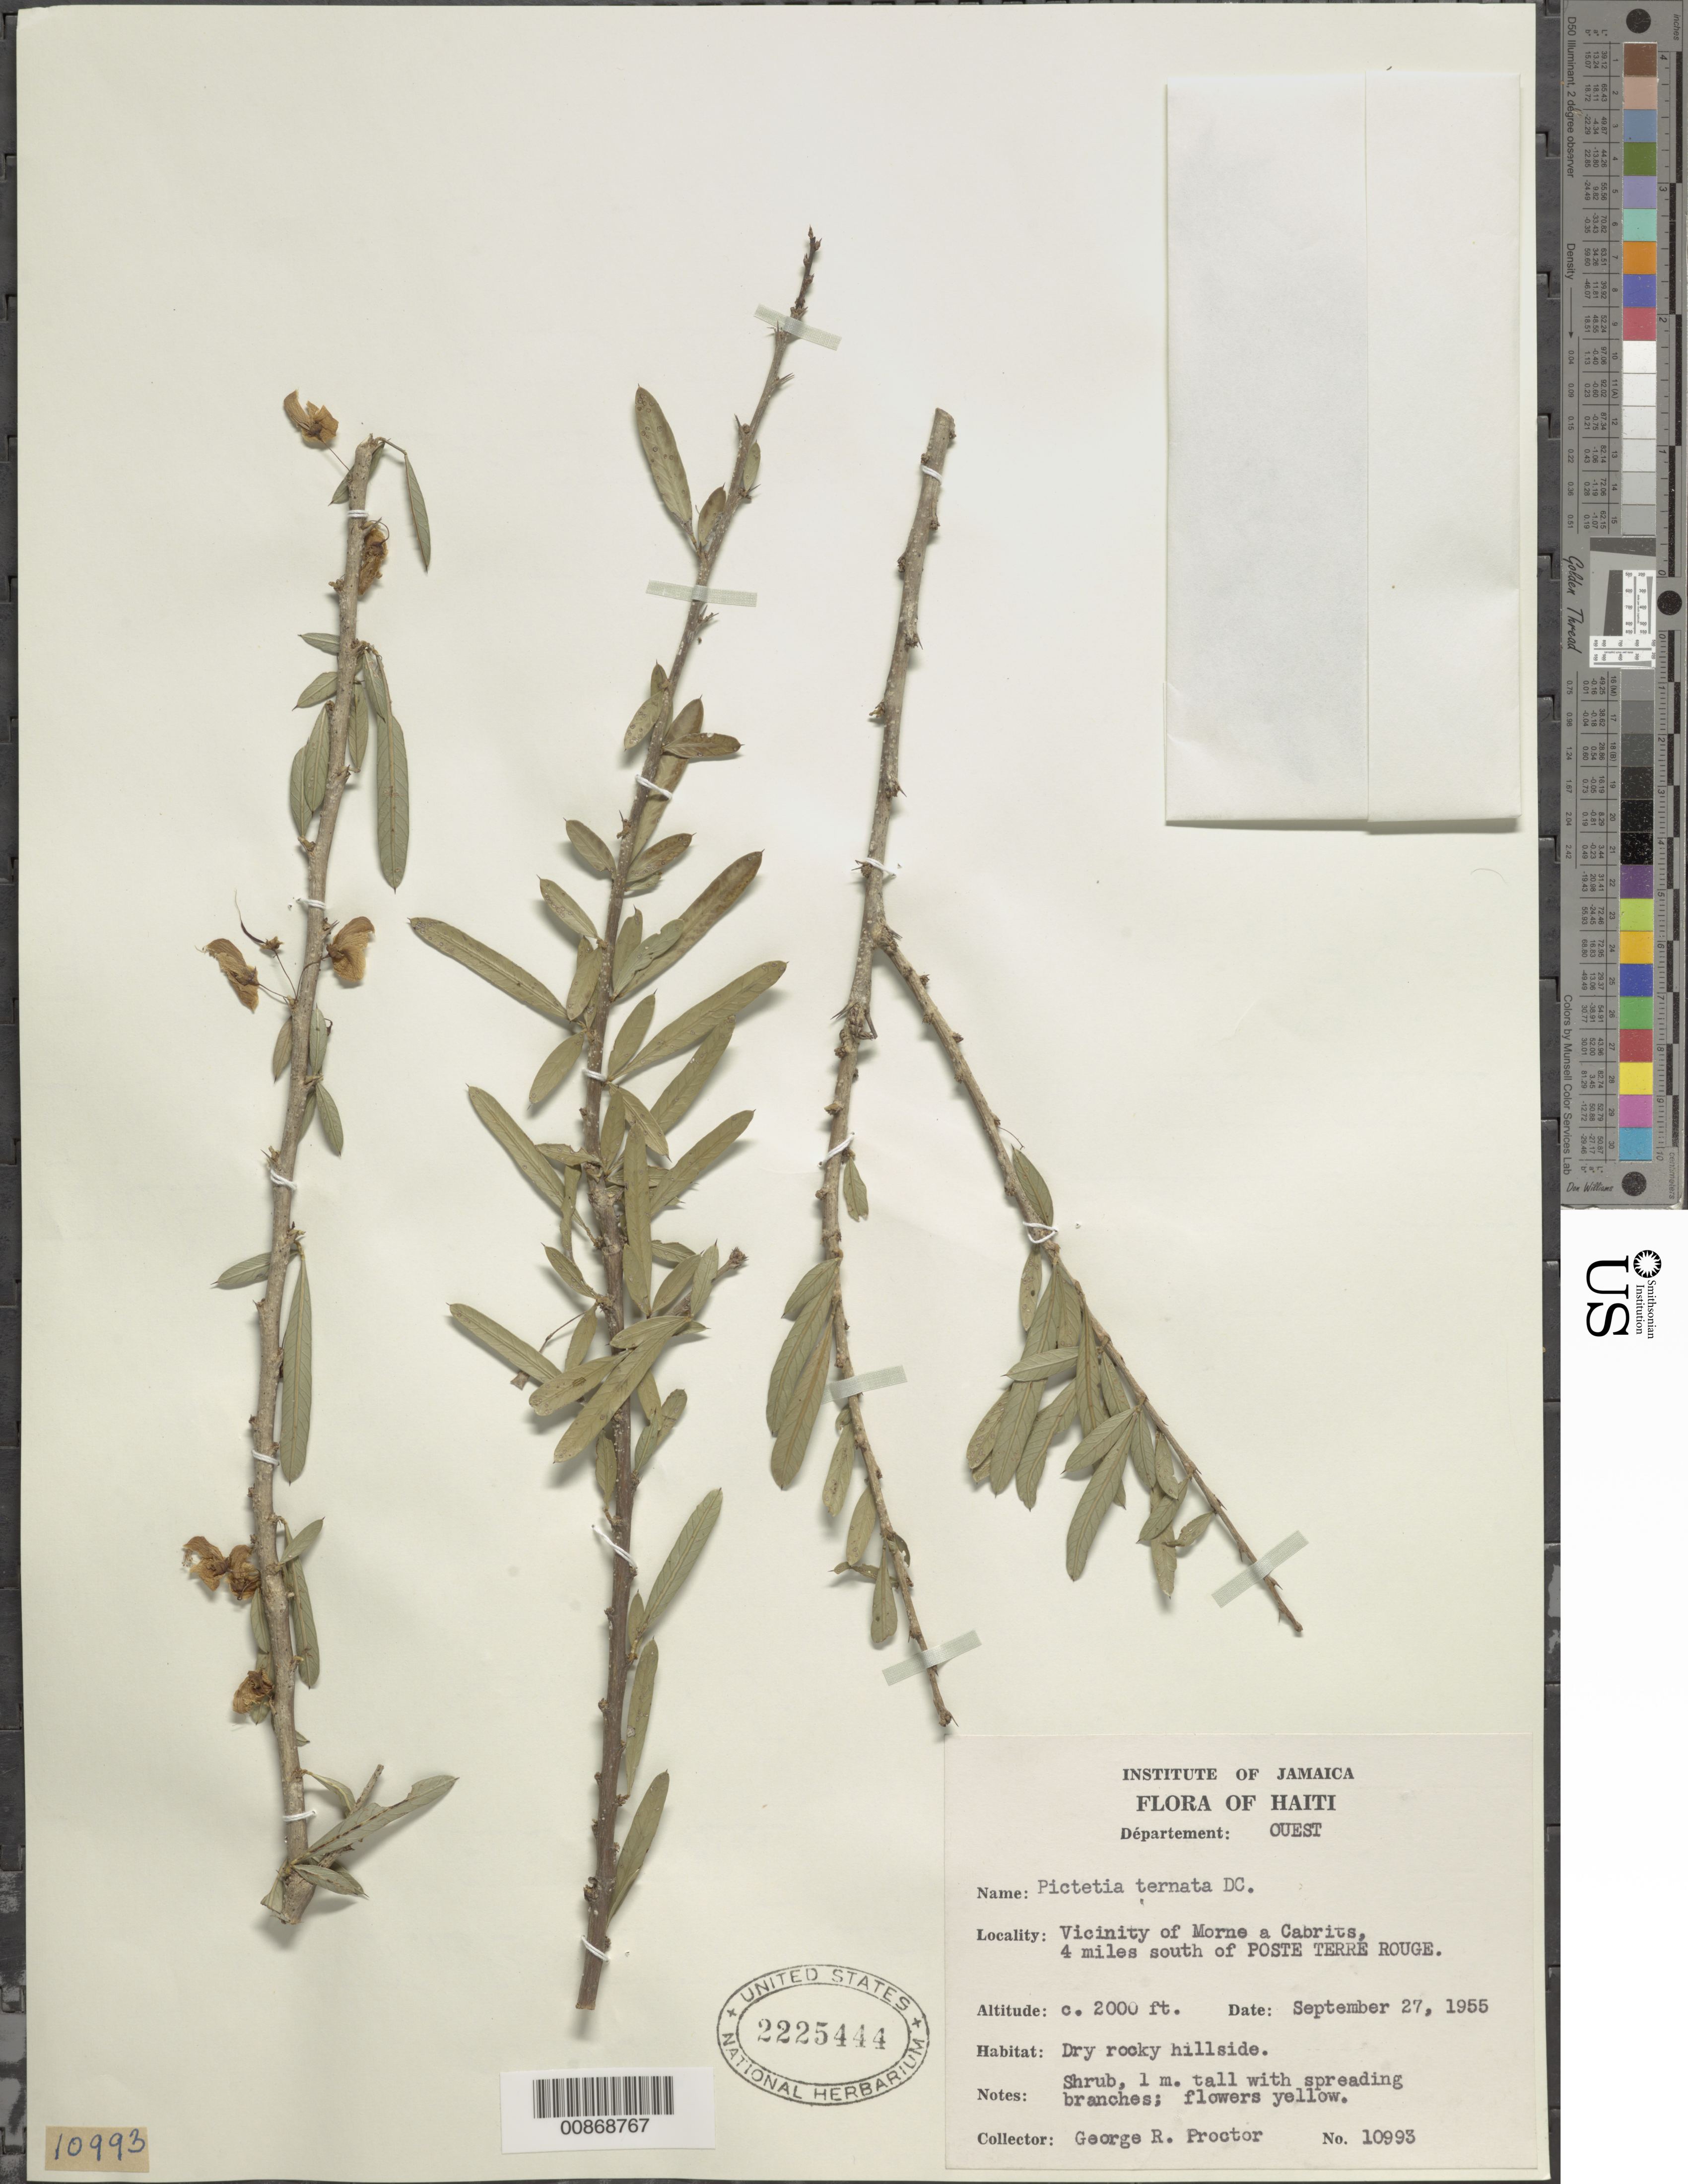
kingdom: Plantae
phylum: Tracheophyta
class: Magnoliopsida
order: Fabales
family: Fabaceae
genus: Pictetia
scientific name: Pictetia spinifolia var. ternata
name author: (Spreng. ex DC.) Urb.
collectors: G. R. Proctor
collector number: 10993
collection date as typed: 27 Sep 1955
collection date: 1955-09-27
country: Haiti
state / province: Ouest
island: Hispaniola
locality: Vicinity of Morne a Cabrits, 4 miles south of Poste Terre Rouge.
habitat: Dry rocky hillside.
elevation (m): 610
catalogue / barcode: US 2225444